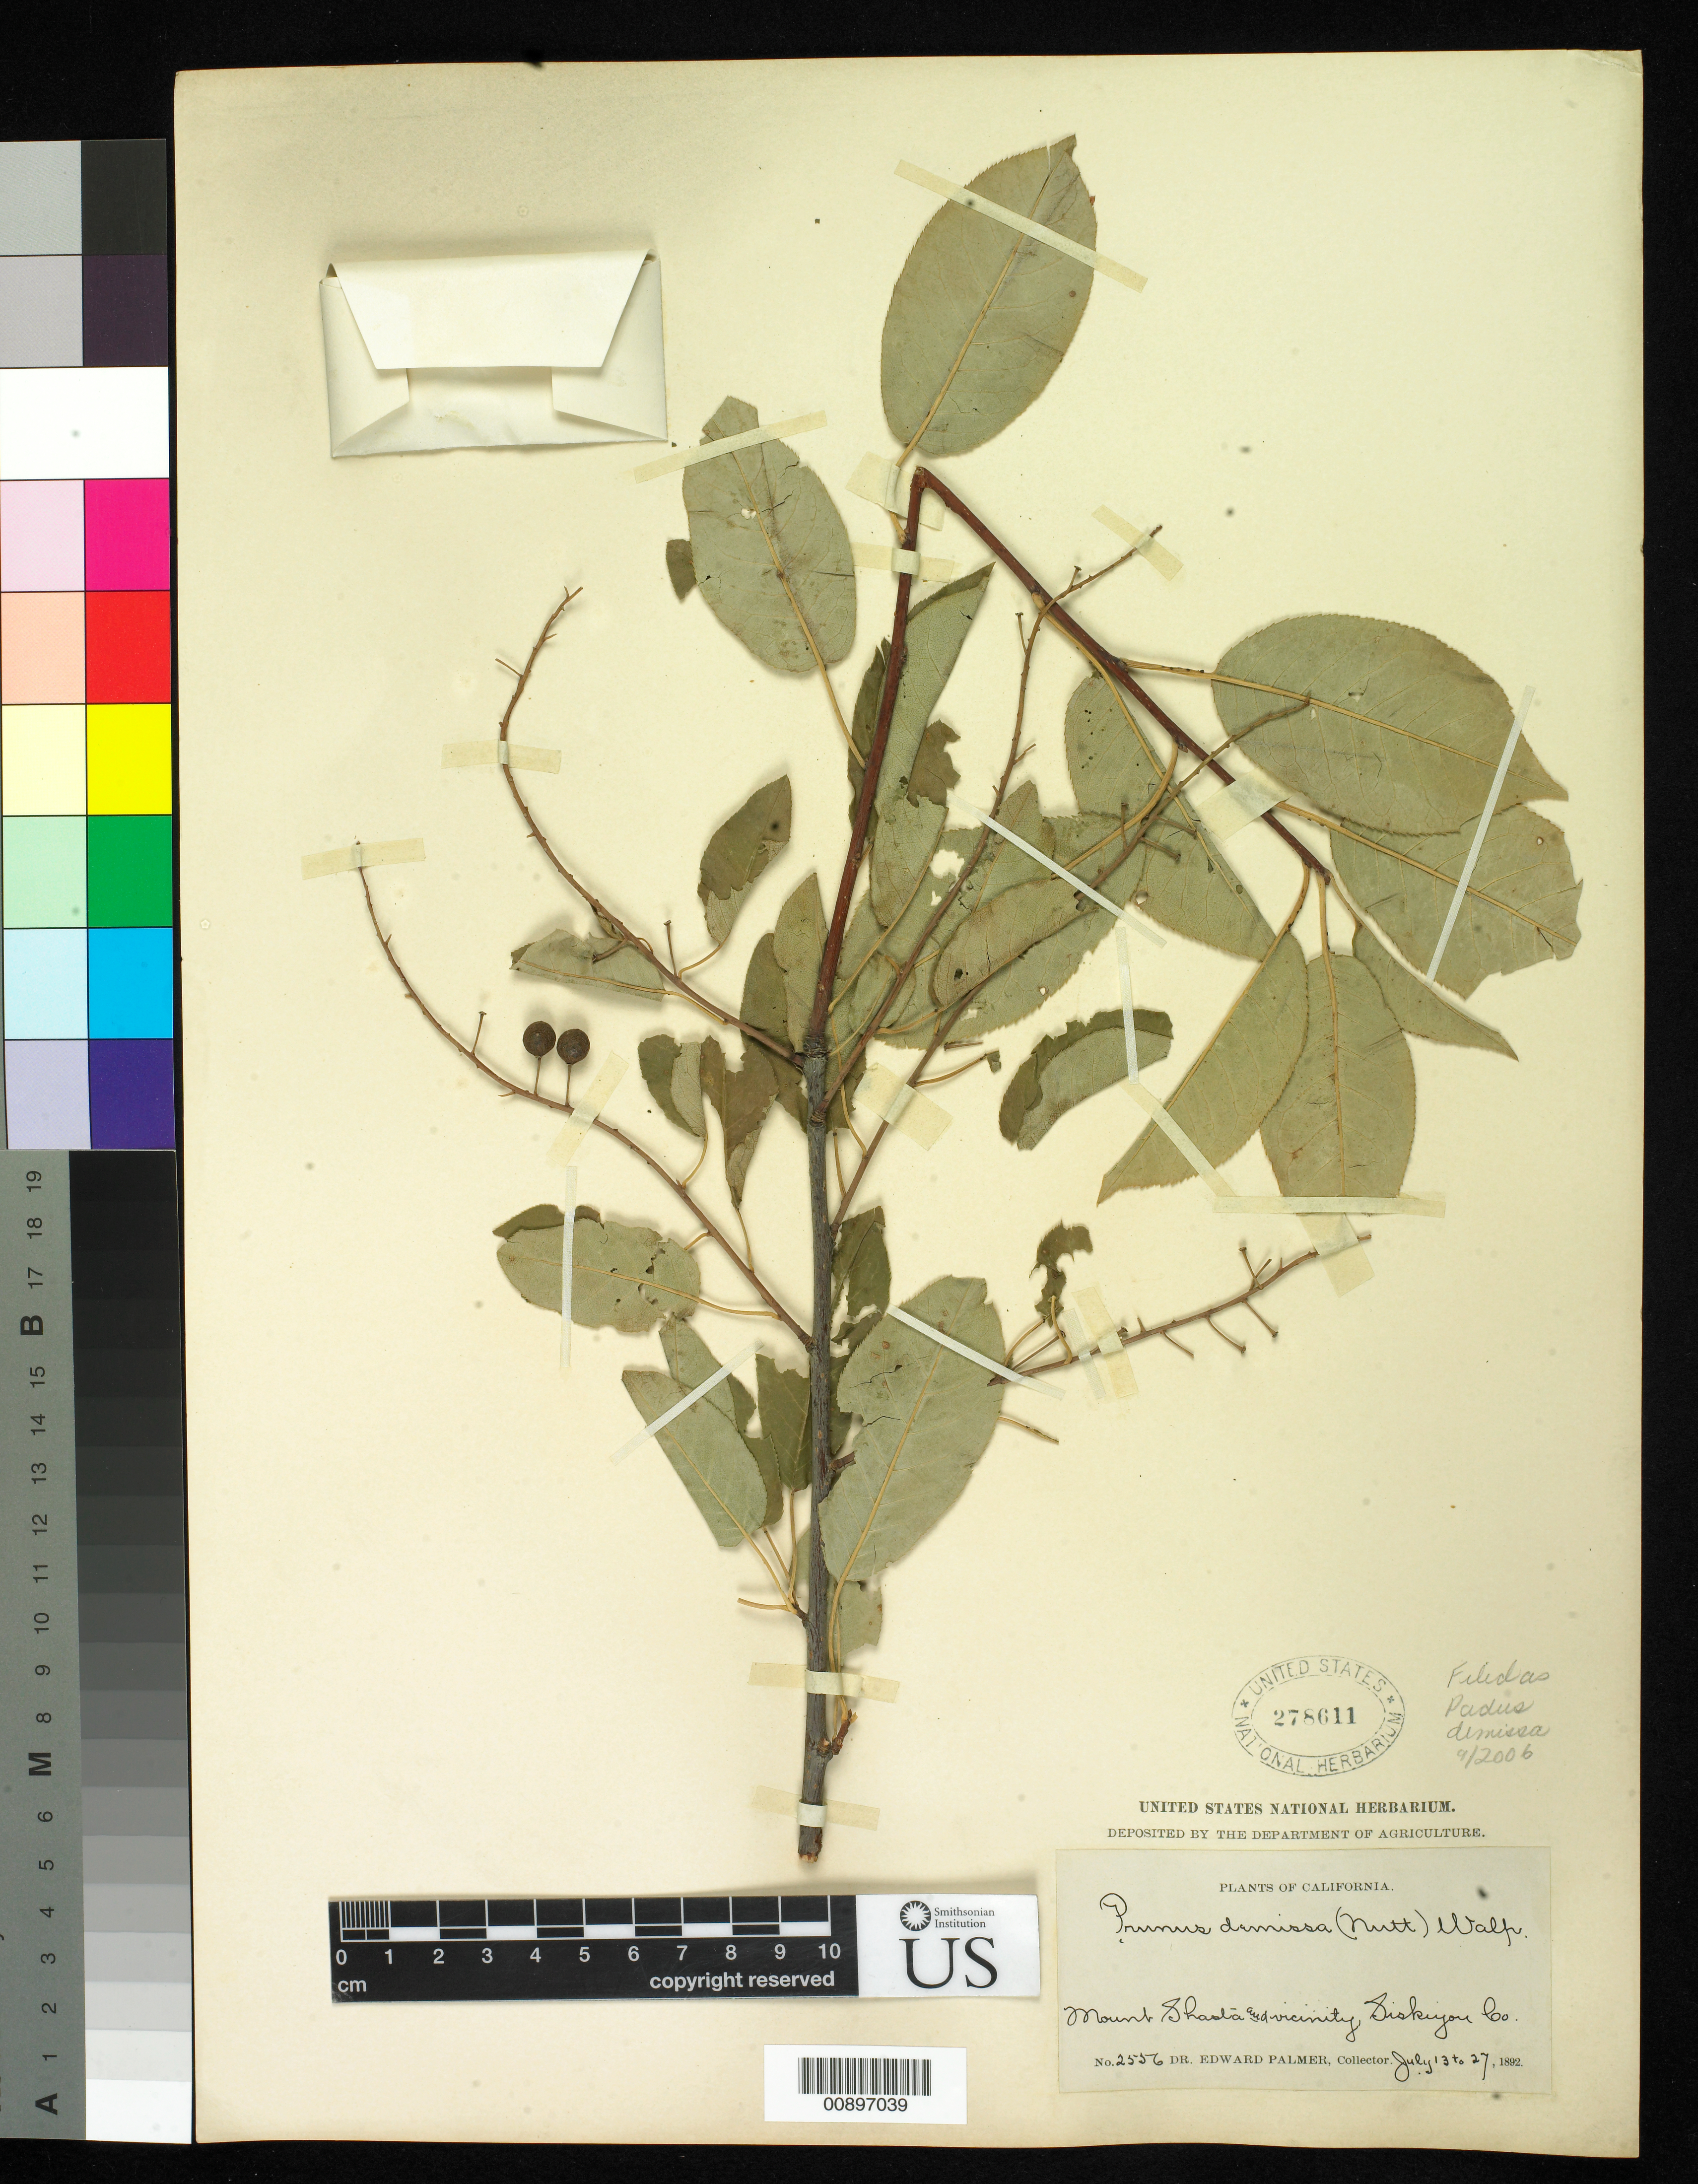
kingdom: Plantae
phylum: Tracheophyta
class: Magnoliopsida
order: Rosales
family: Rosaceae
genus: Prunus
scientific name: Prunus virginiana var. demissa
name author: (Nutt.) Torr.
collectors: E. Palmer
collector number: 2556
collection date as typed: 13 Jul 1892 to 27 Jul 1892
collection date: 1892-07-13/1892-07-27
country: United States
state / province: California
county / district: Siskiyou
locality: Mount Shasta and vicinity, Siskiyou County, California.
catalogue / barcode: US 278611